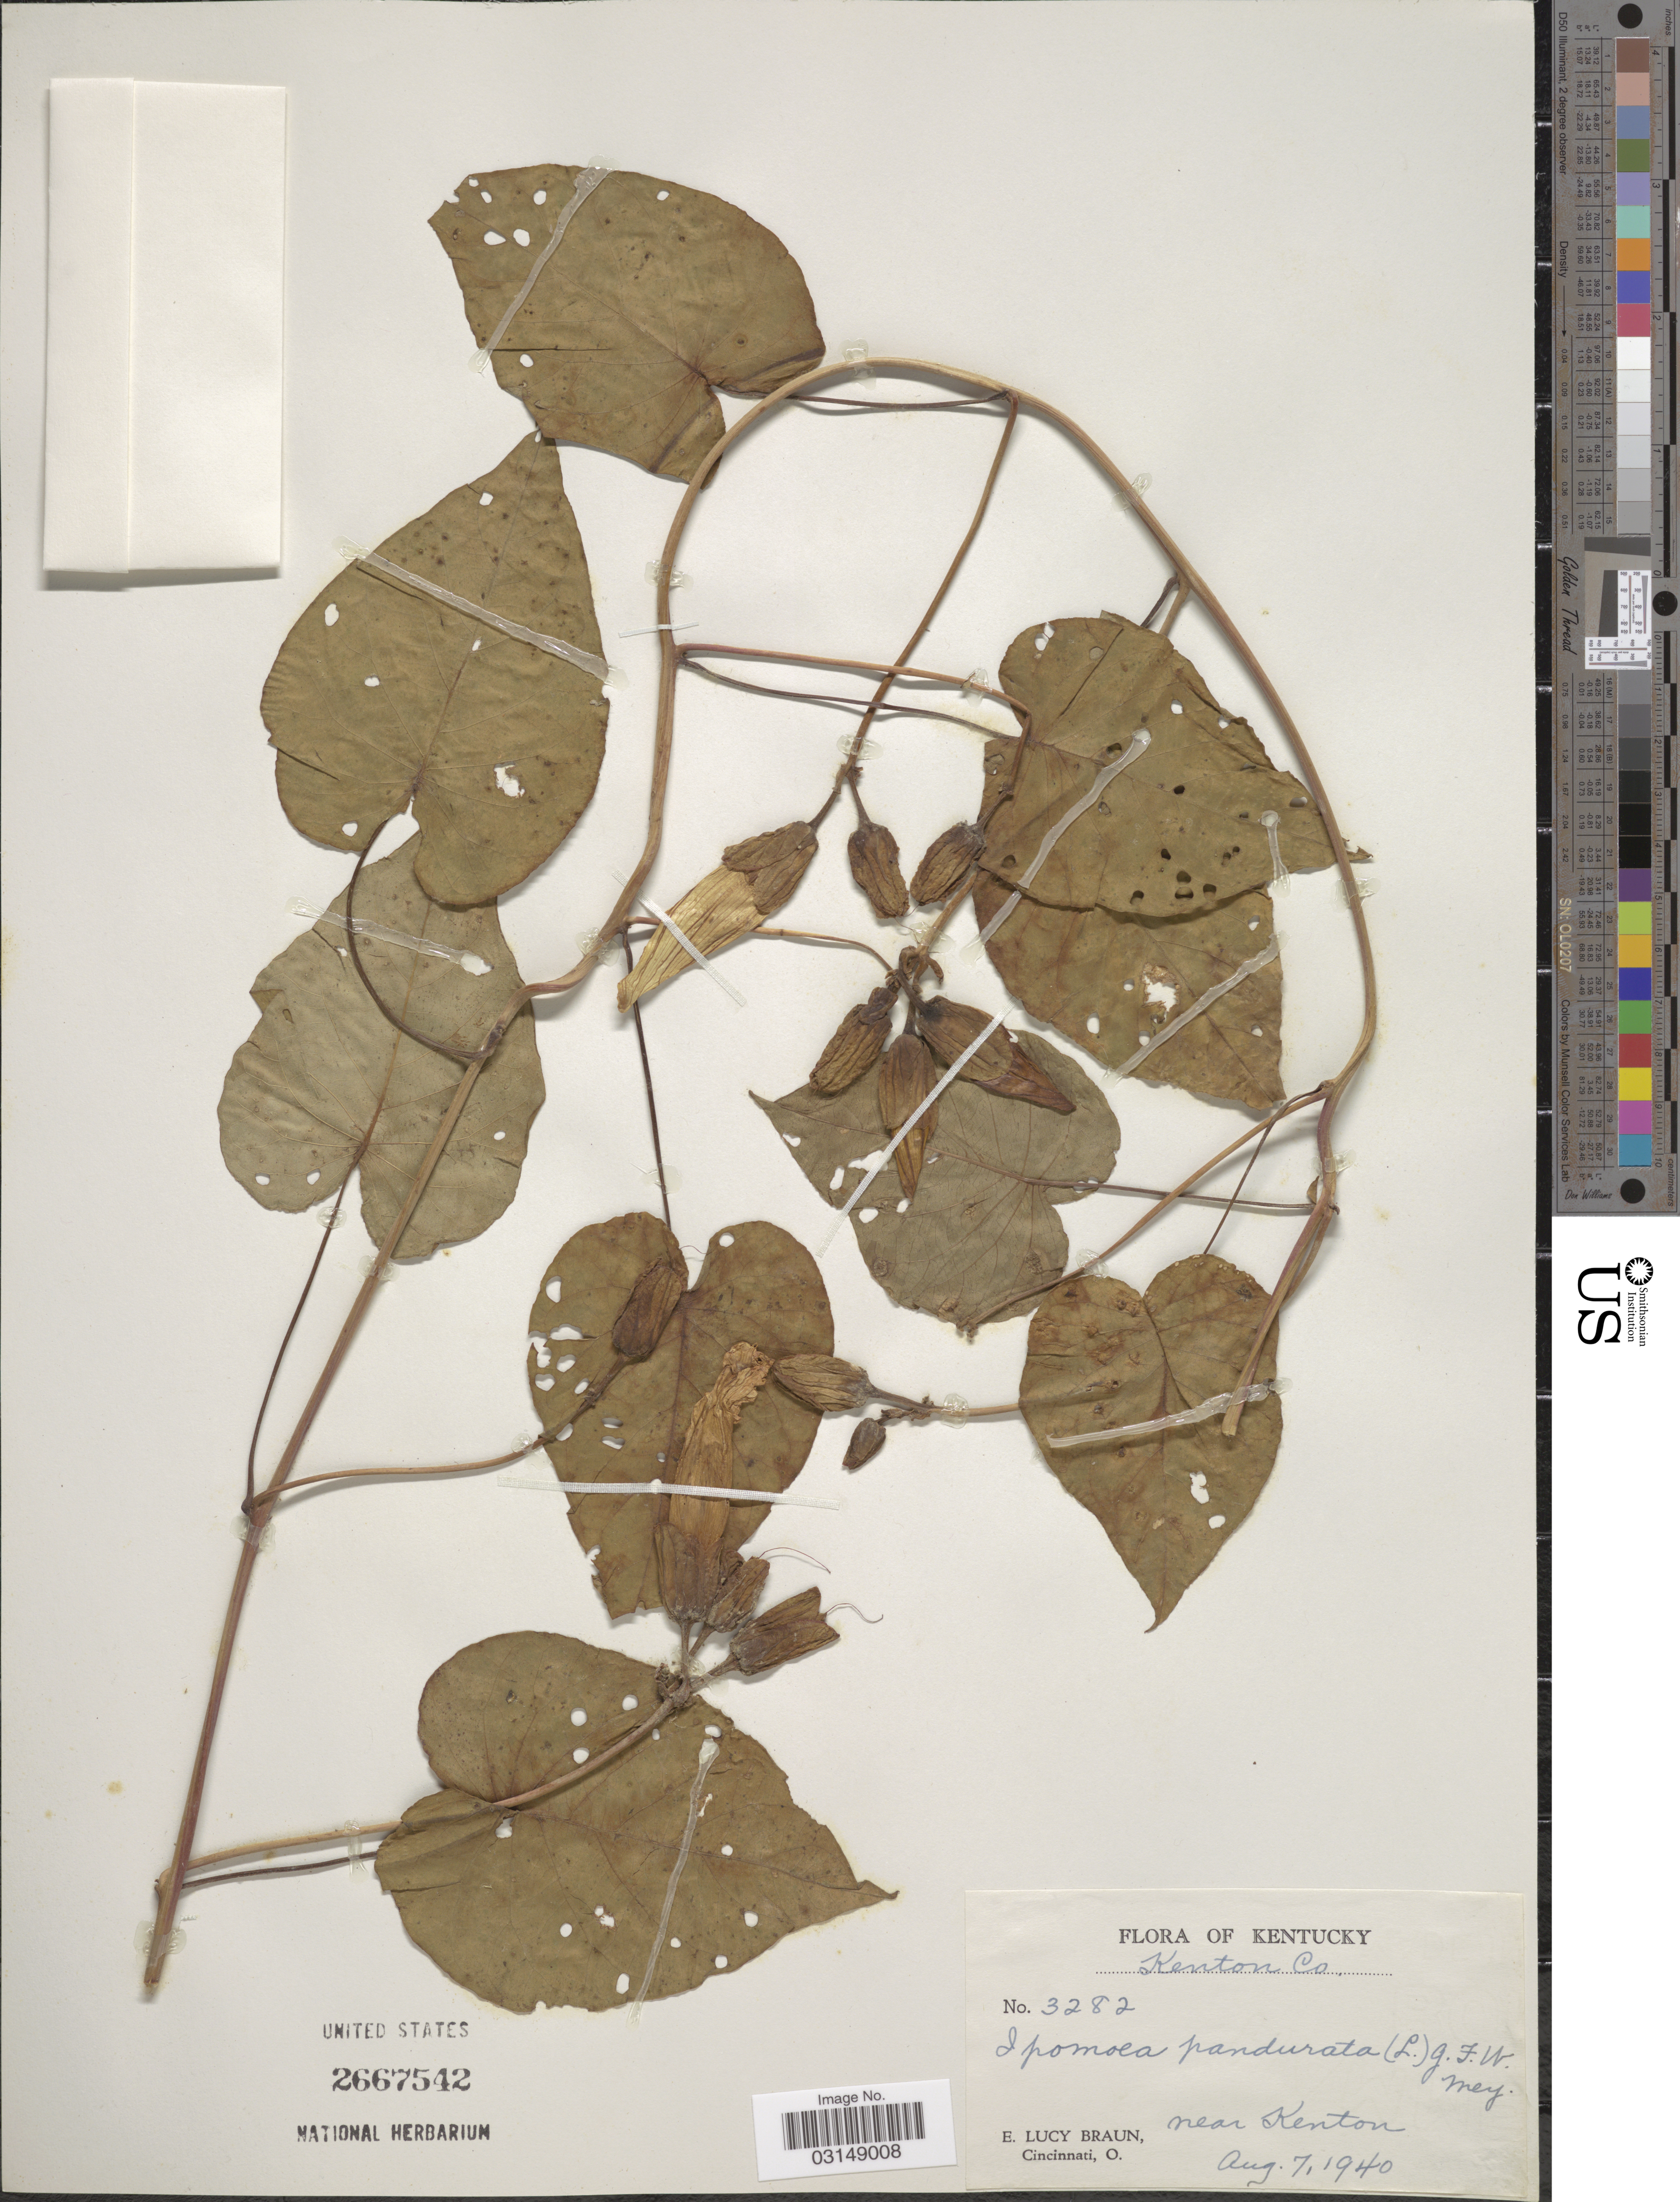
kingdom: Plantae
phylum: Tracheophyta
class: Magnoliopsida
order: Solanales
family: Convolvulaceae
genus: Ipomoea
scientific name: Ipomoea pandurata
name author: (L.) G. Mey.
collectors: E. L. Braun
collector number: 3282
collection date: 1940-08-07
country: United States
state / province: Kentucky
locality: Kenton Co., near Kenton.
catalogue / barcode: US 2667542